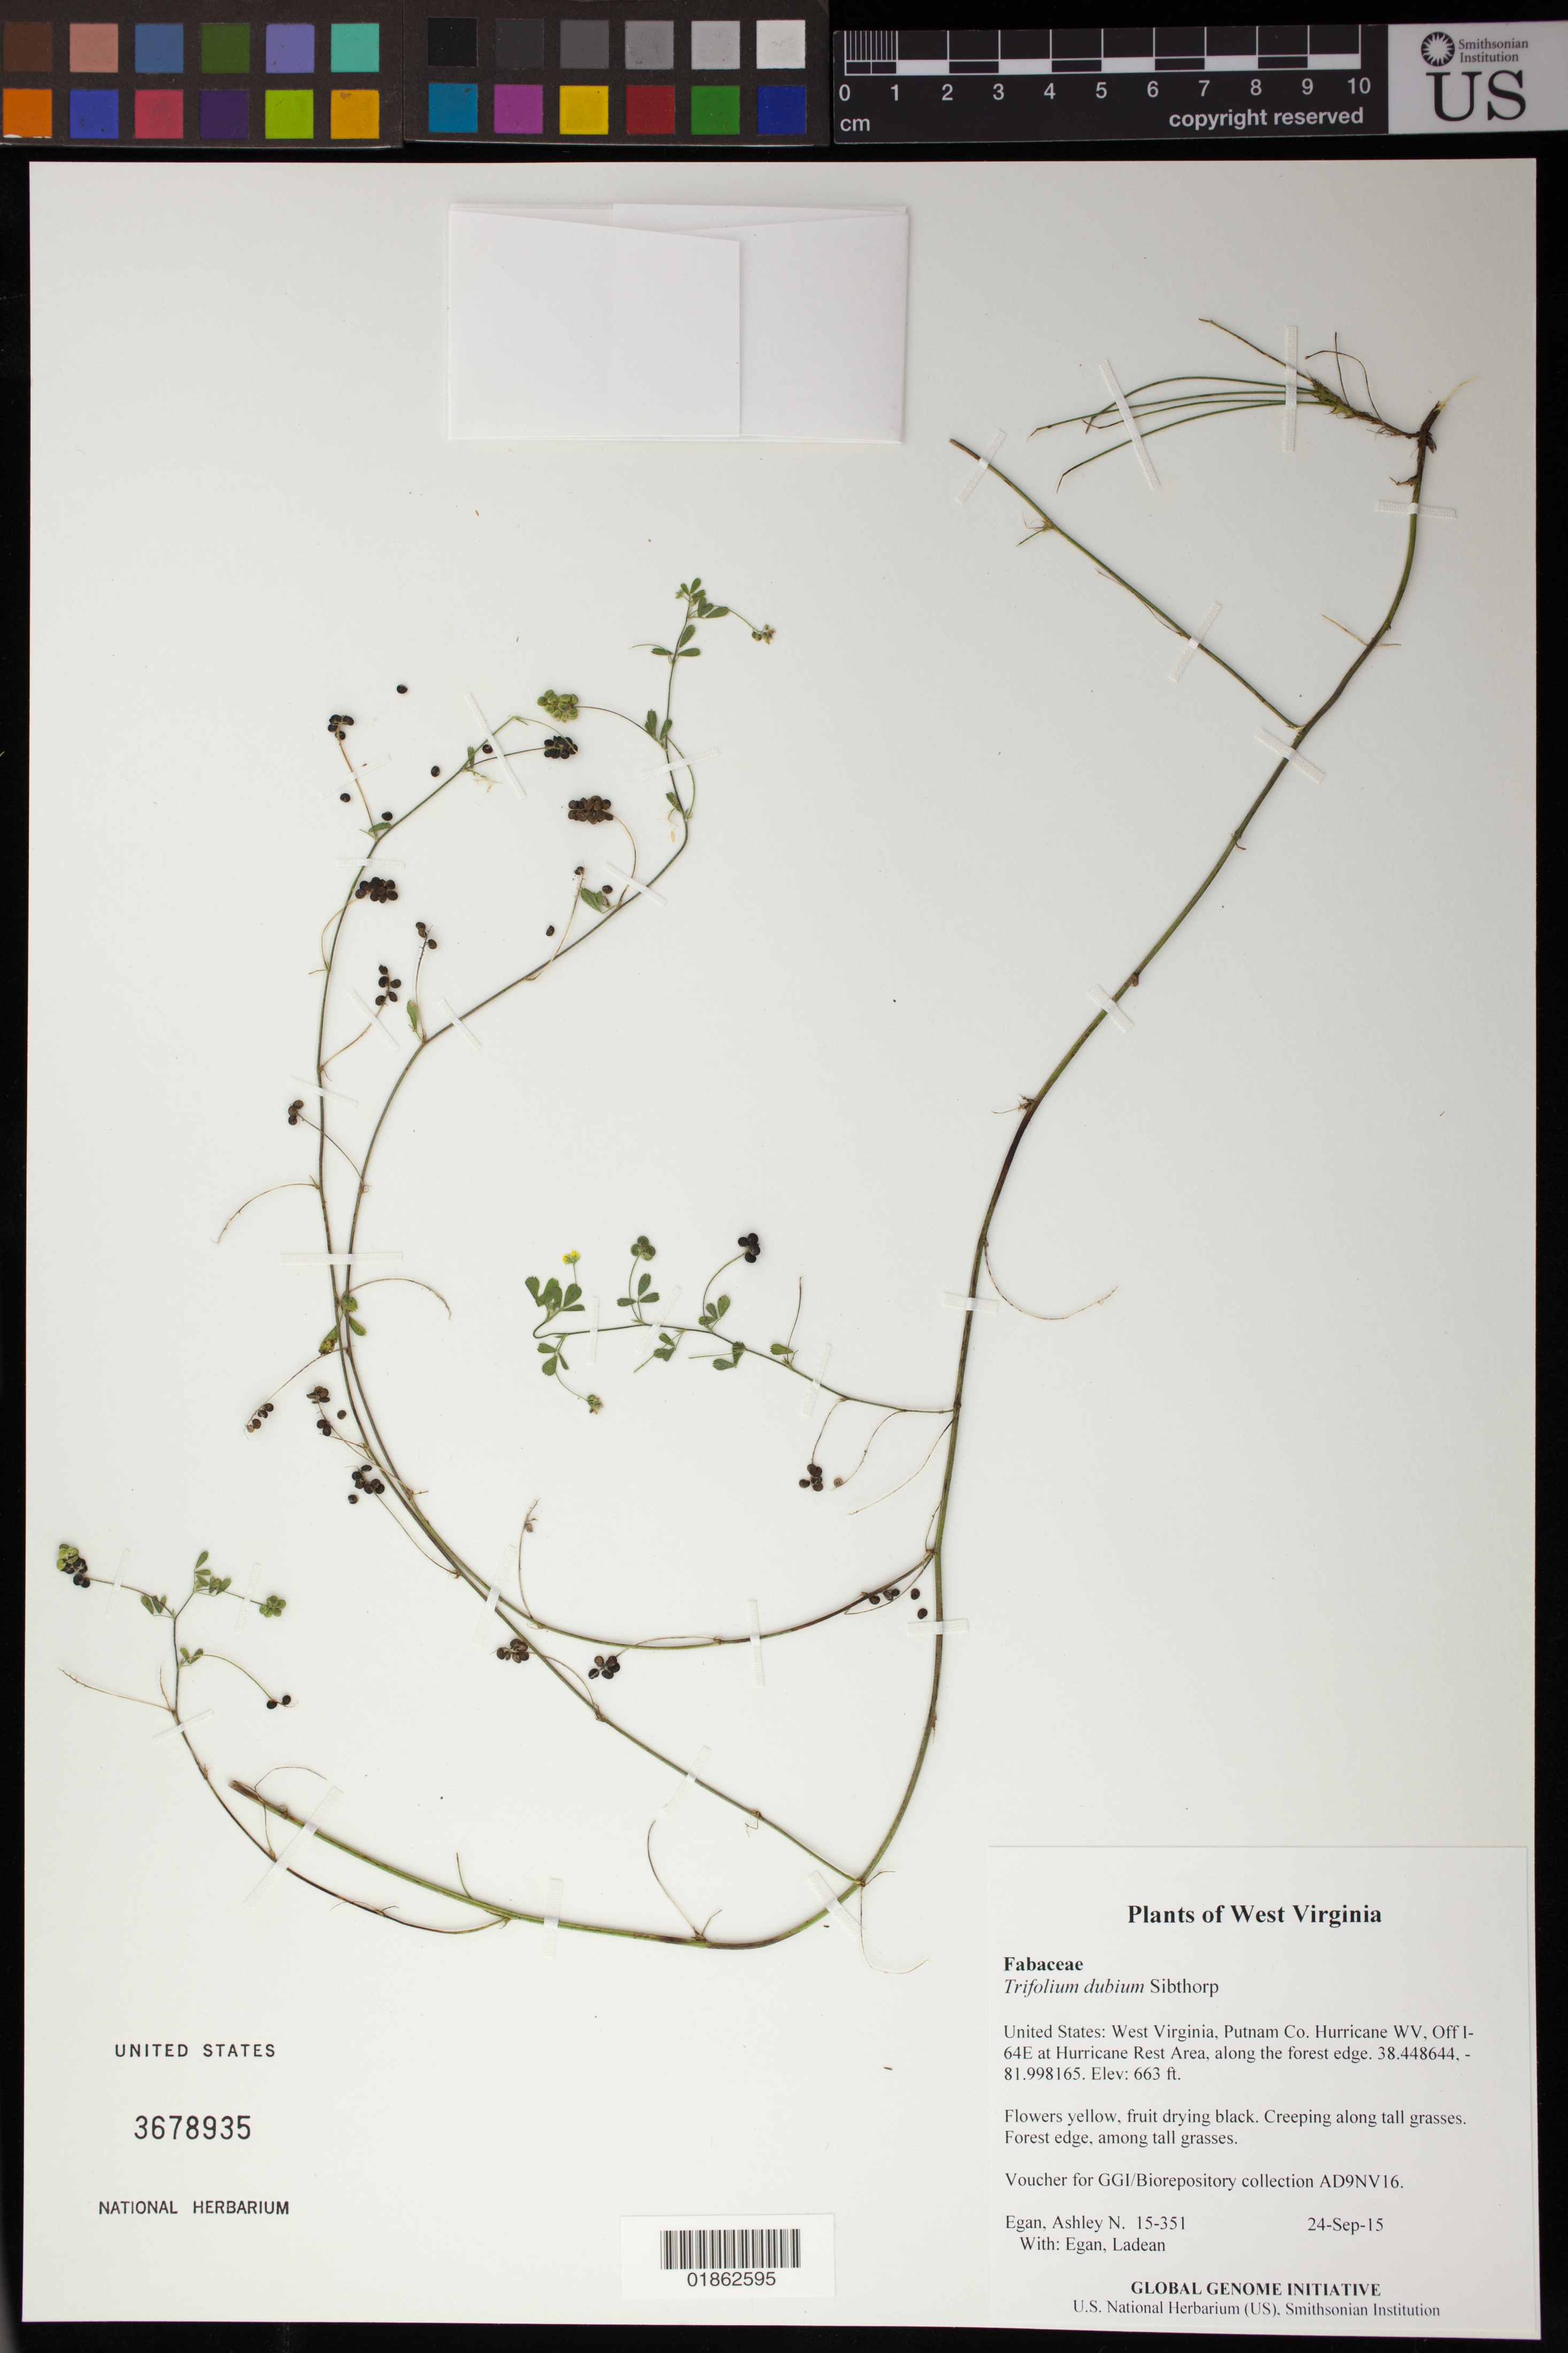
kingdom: Plantae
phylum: Tracheophyta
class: Magnoliopsida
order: Fabales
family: Fabaceae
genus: Trifolium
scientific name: Trifolium dubium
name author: Sibth.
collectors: A. N. Egan & L. Egan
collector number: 15-351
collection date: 2015-09-24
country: United States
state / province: West Virginia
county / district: Putnam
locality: Hurricane WV, Off I-64E at Hurricane Rest Area, along the forest edge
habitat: Forest edge, among tall grasses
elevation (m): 202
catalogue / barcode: US 3678935